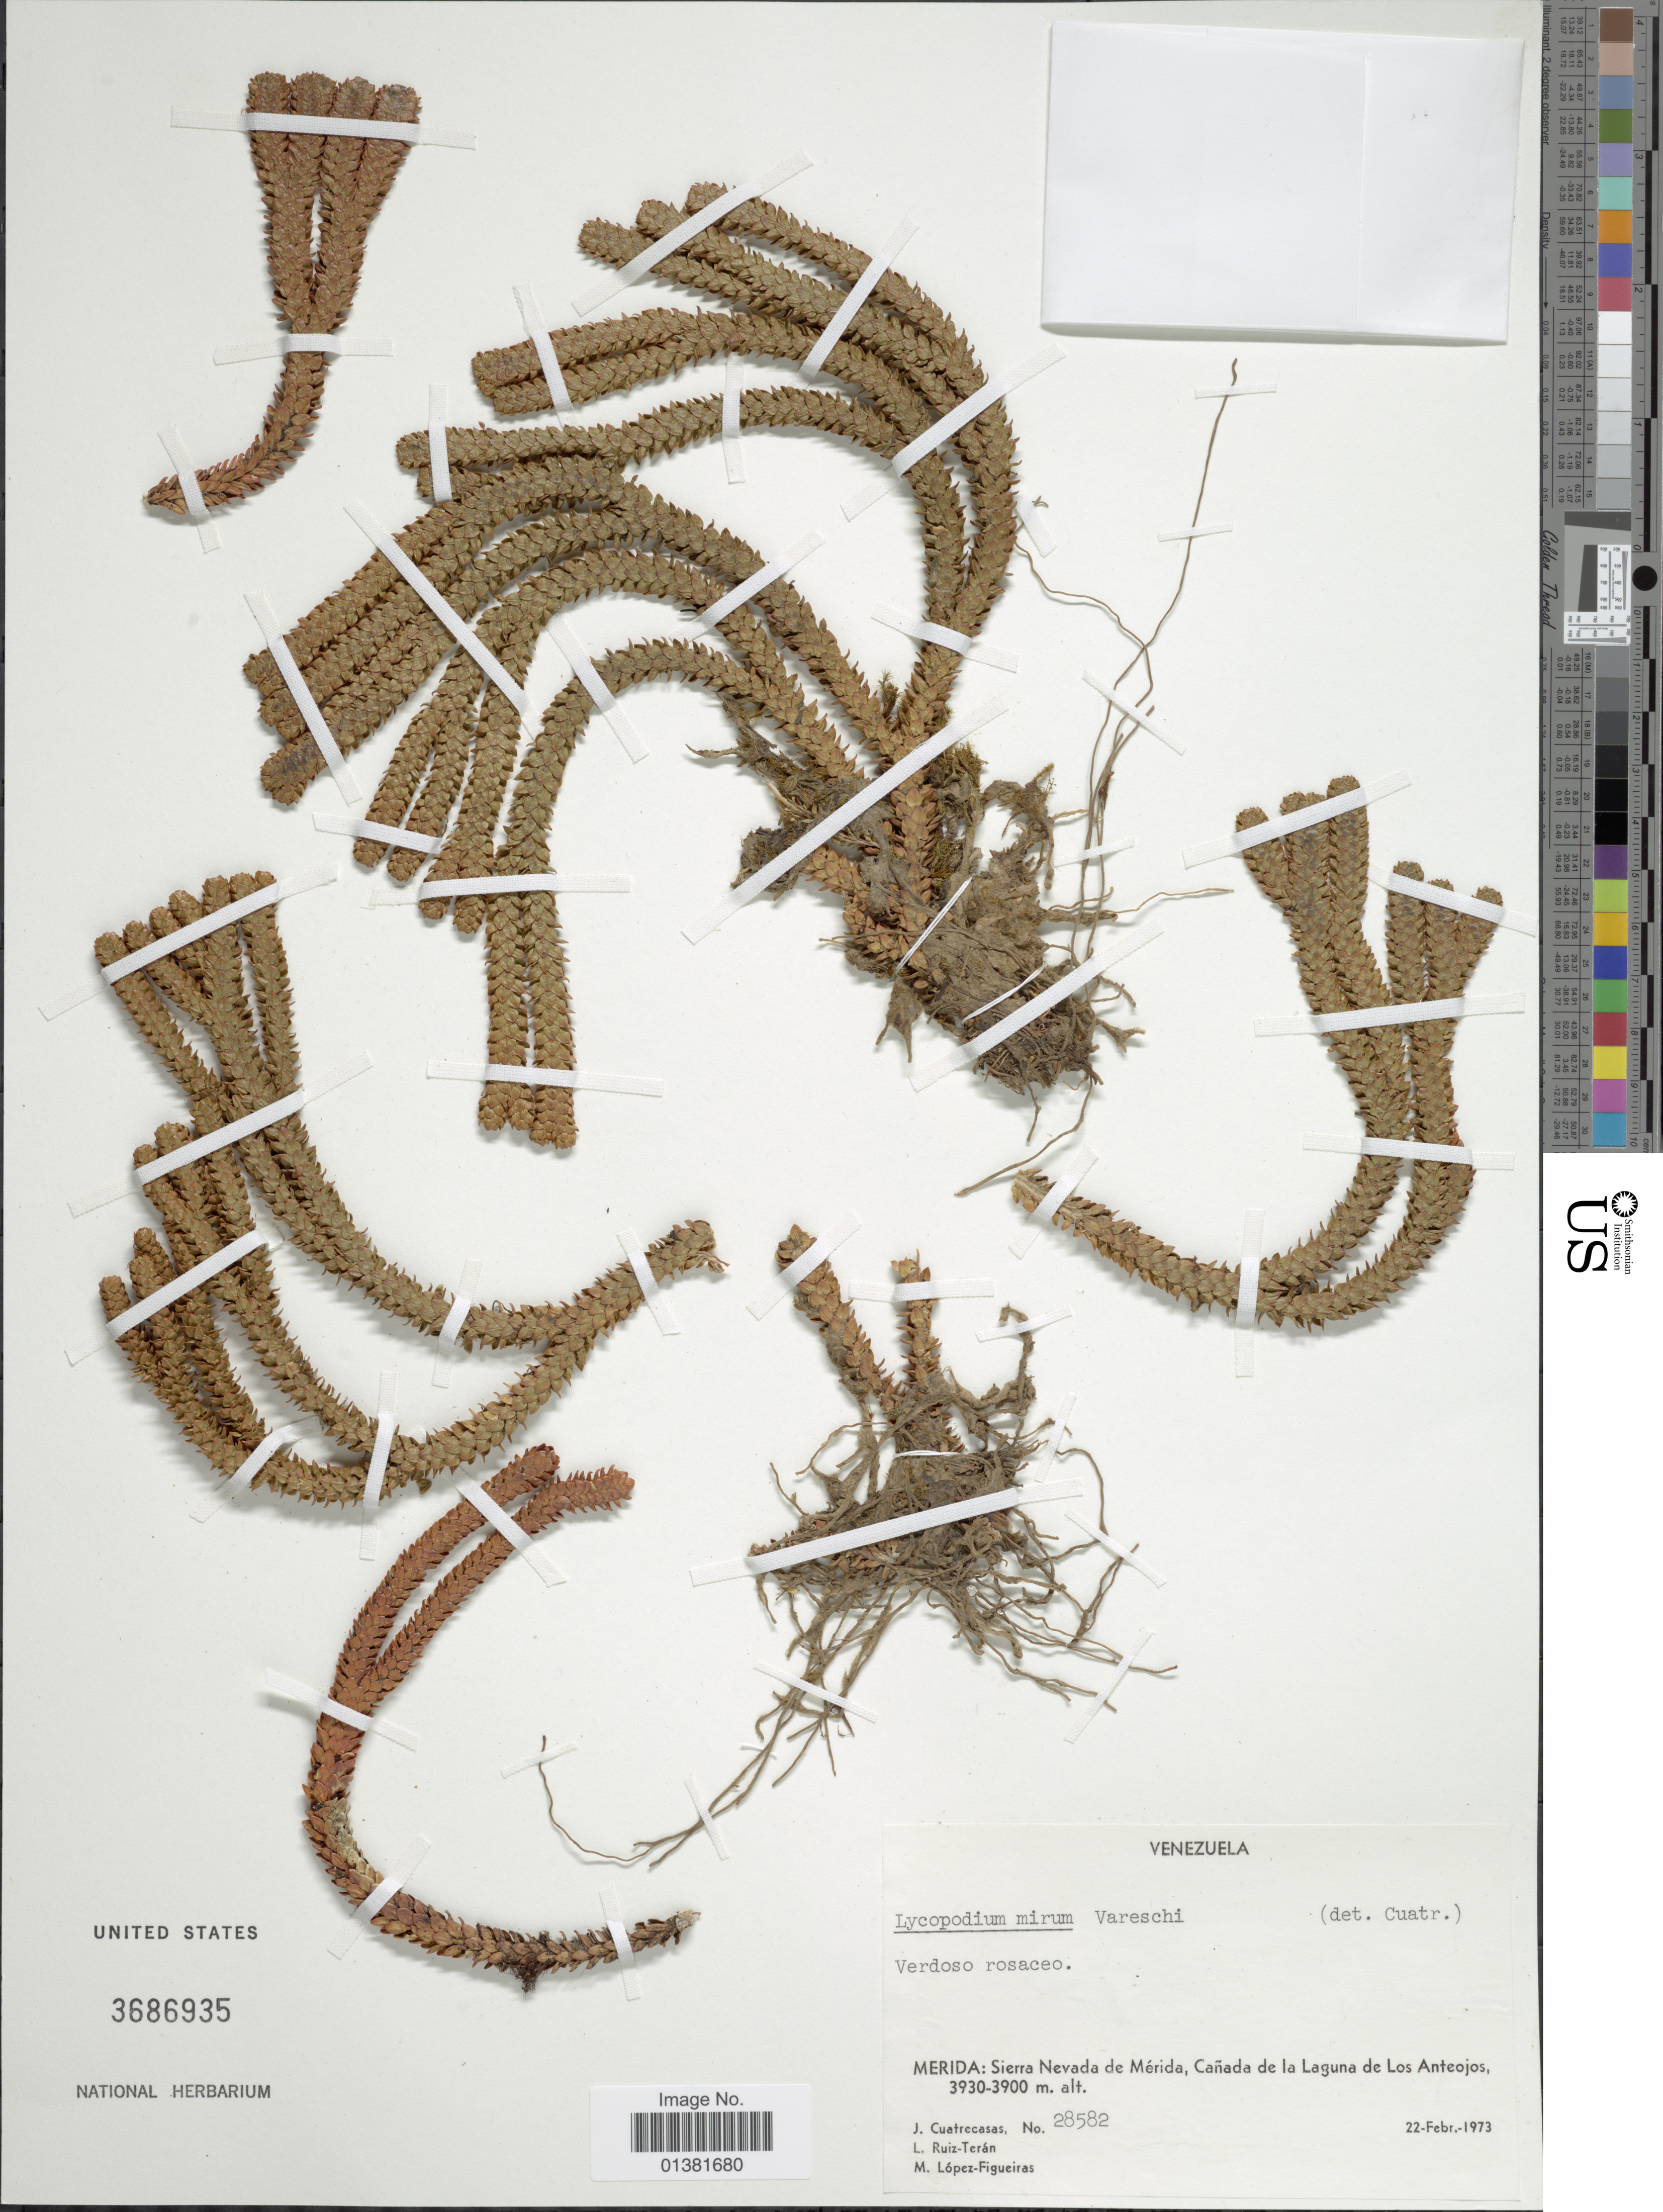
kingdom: Plantae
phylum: Tracheophyta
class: Lycopodiopsida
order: Lycopodiales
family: Lycopodiaceae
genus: Phlegmariurus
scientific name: Phlegmariurus sp.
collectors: J. Cuatrecasas, L. E. Ruíz-Terán & M. Lopéz-F.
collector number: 28582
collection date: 1973-02-22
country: Venezuela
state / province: Mérida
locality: Sierra Nevada de Mérida, Cañada de la Laguna de Los Anteojos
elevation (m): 3900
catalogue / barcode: US 3686935